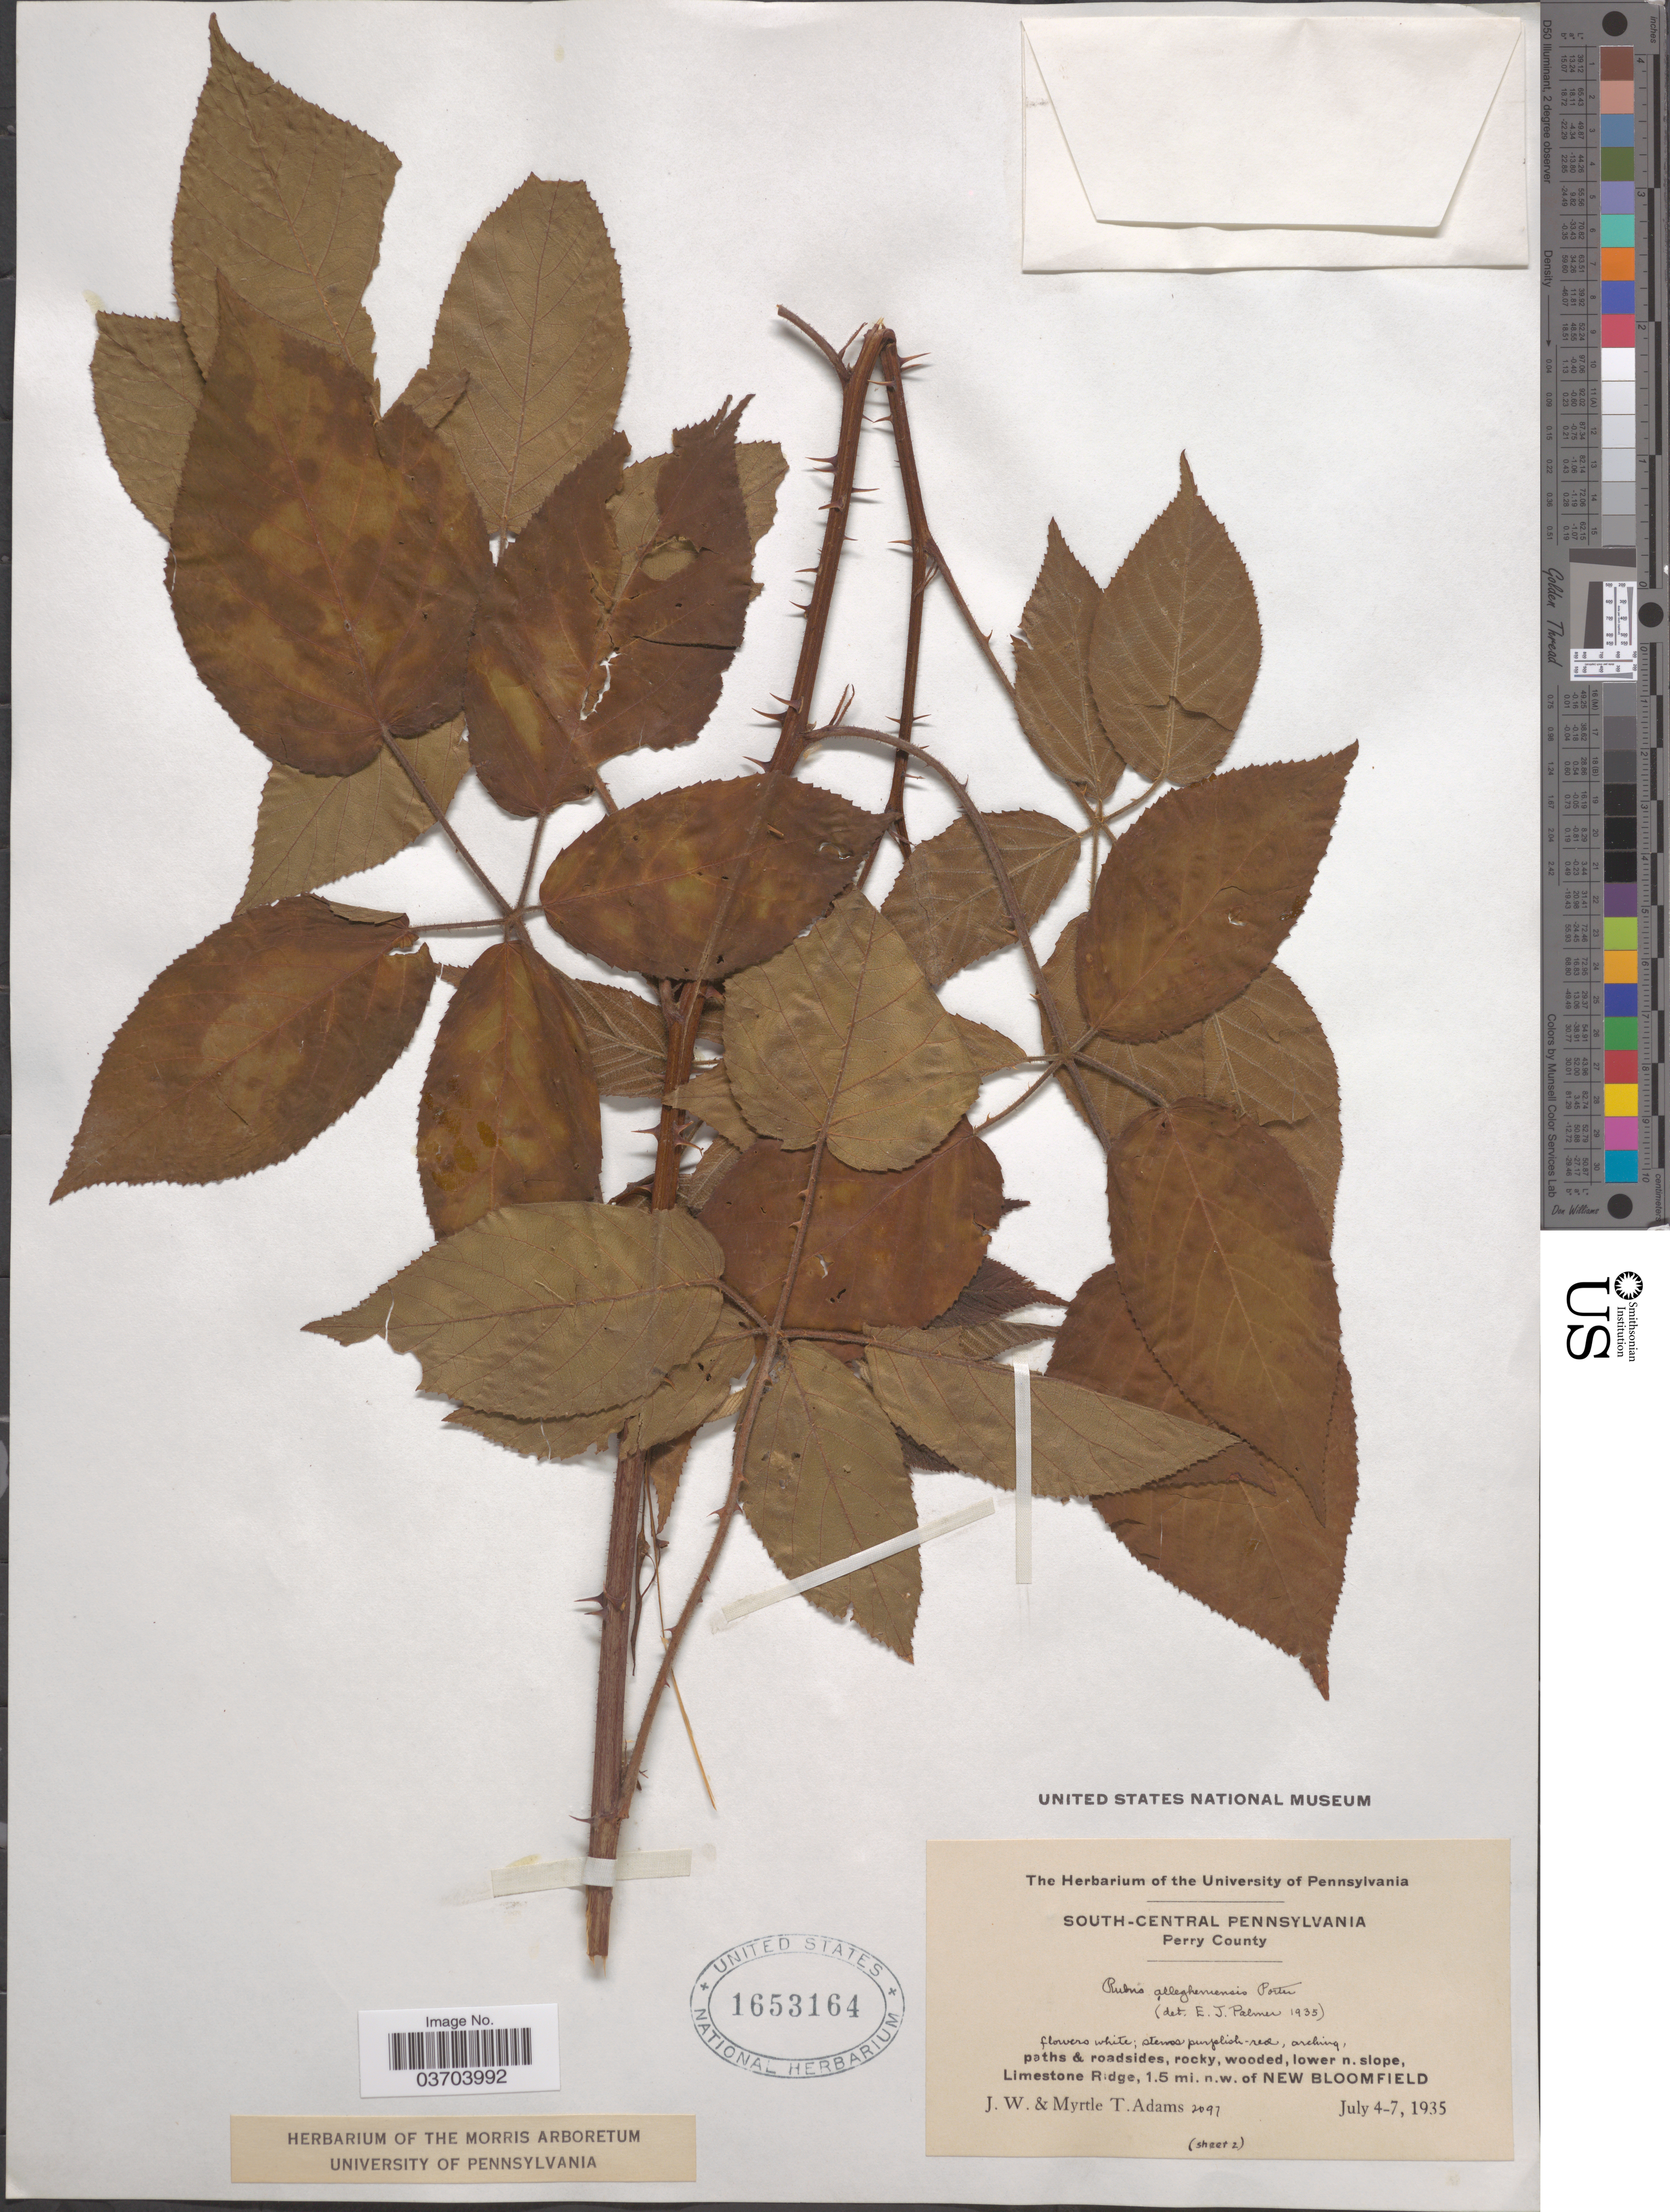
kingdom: Plantae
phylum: Tracheophyta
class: Magnoliopsida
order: Rosales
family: Rosaceae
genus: Rubus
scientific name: Rubus allegheniensis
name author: Porter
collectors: J. Adams & M. T. Adams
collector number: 2097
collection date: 1935-07-04/1935-07-07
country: United States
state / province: Pennsylvania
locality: South-Central Pennsylvania. Perry County. Lower n. slope, Limestone Ridge, 1.5 mi. n.w. of New Bloomfield.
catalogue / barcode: US 1653164